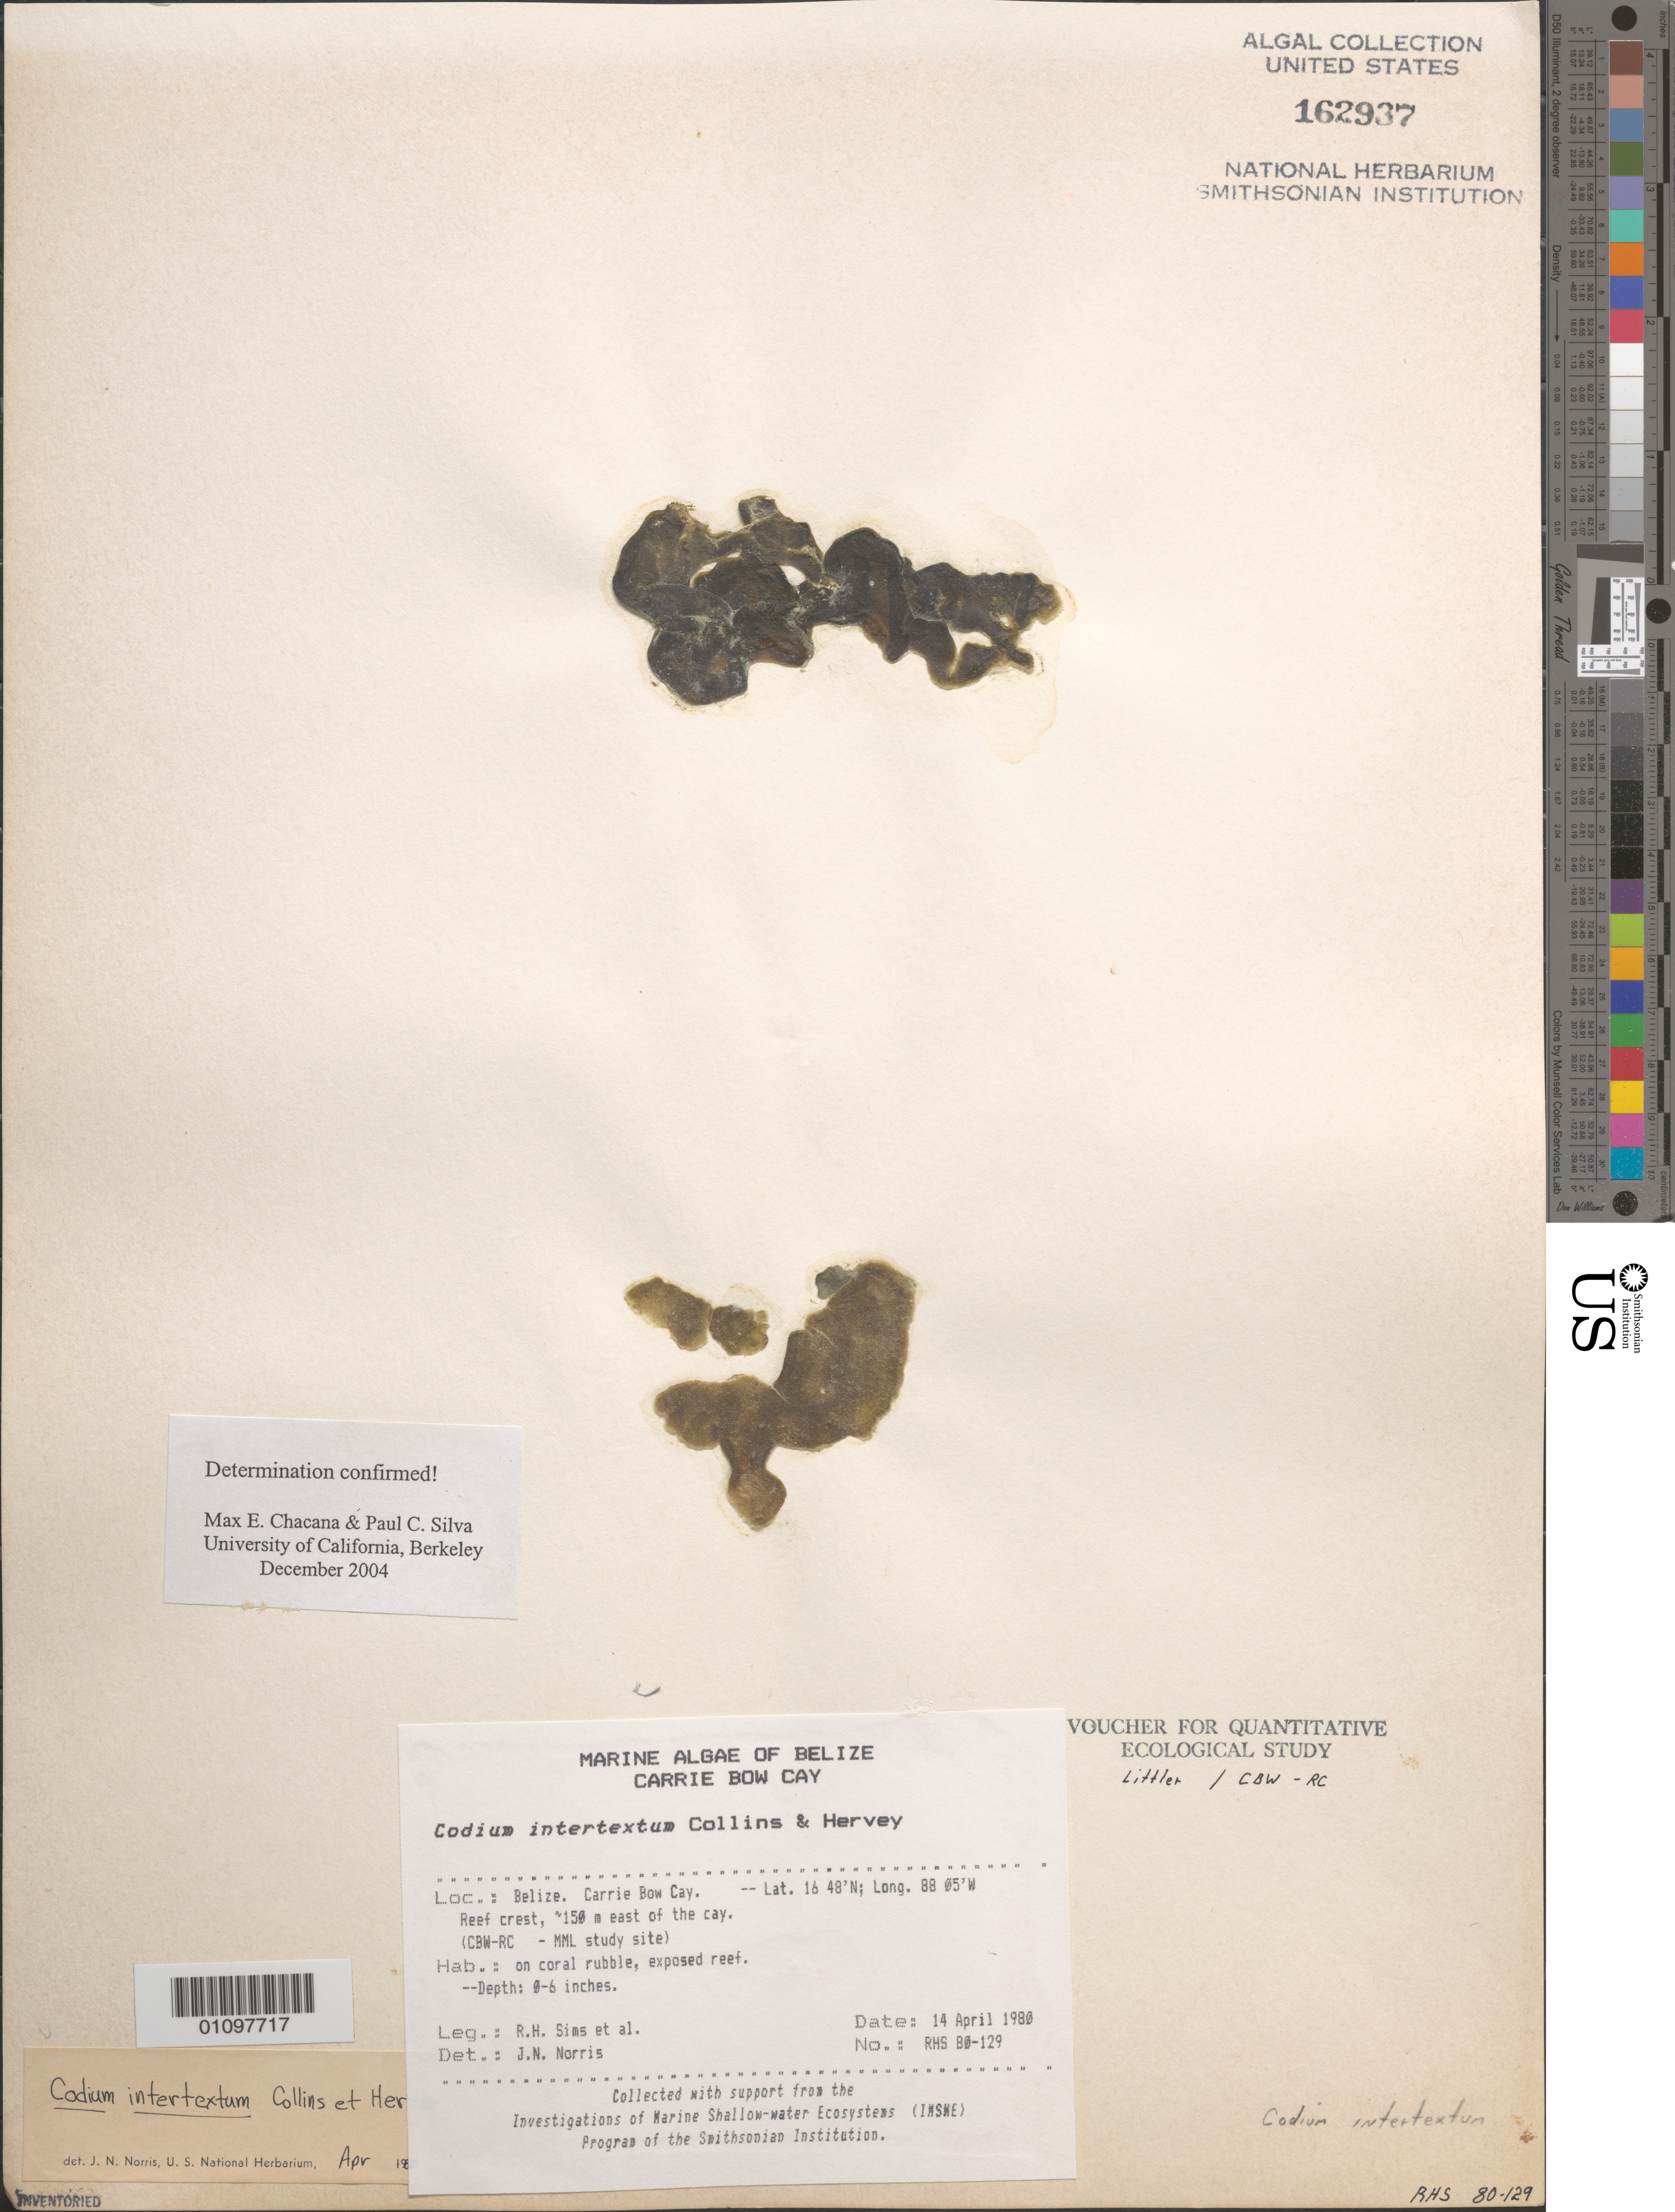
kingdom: Plantae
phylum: Chlorophyta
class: Ulvophyceae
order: Bryopsidales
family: Codiaceae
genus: Codium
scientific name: Codium intertextum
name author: Collins & Herv.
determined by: Norris, James N.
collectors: R. H. Sims & et al.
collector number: RHS 80-129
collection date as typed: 14 Apr 1980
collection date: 1980-04-14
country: Belize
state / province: Stann Creek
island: Carrie Bow Cay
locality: Reef crest ca. 150 m east of Carrie Bow Cay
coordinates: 16 48'N, 88 05'W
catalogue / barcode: US 162937